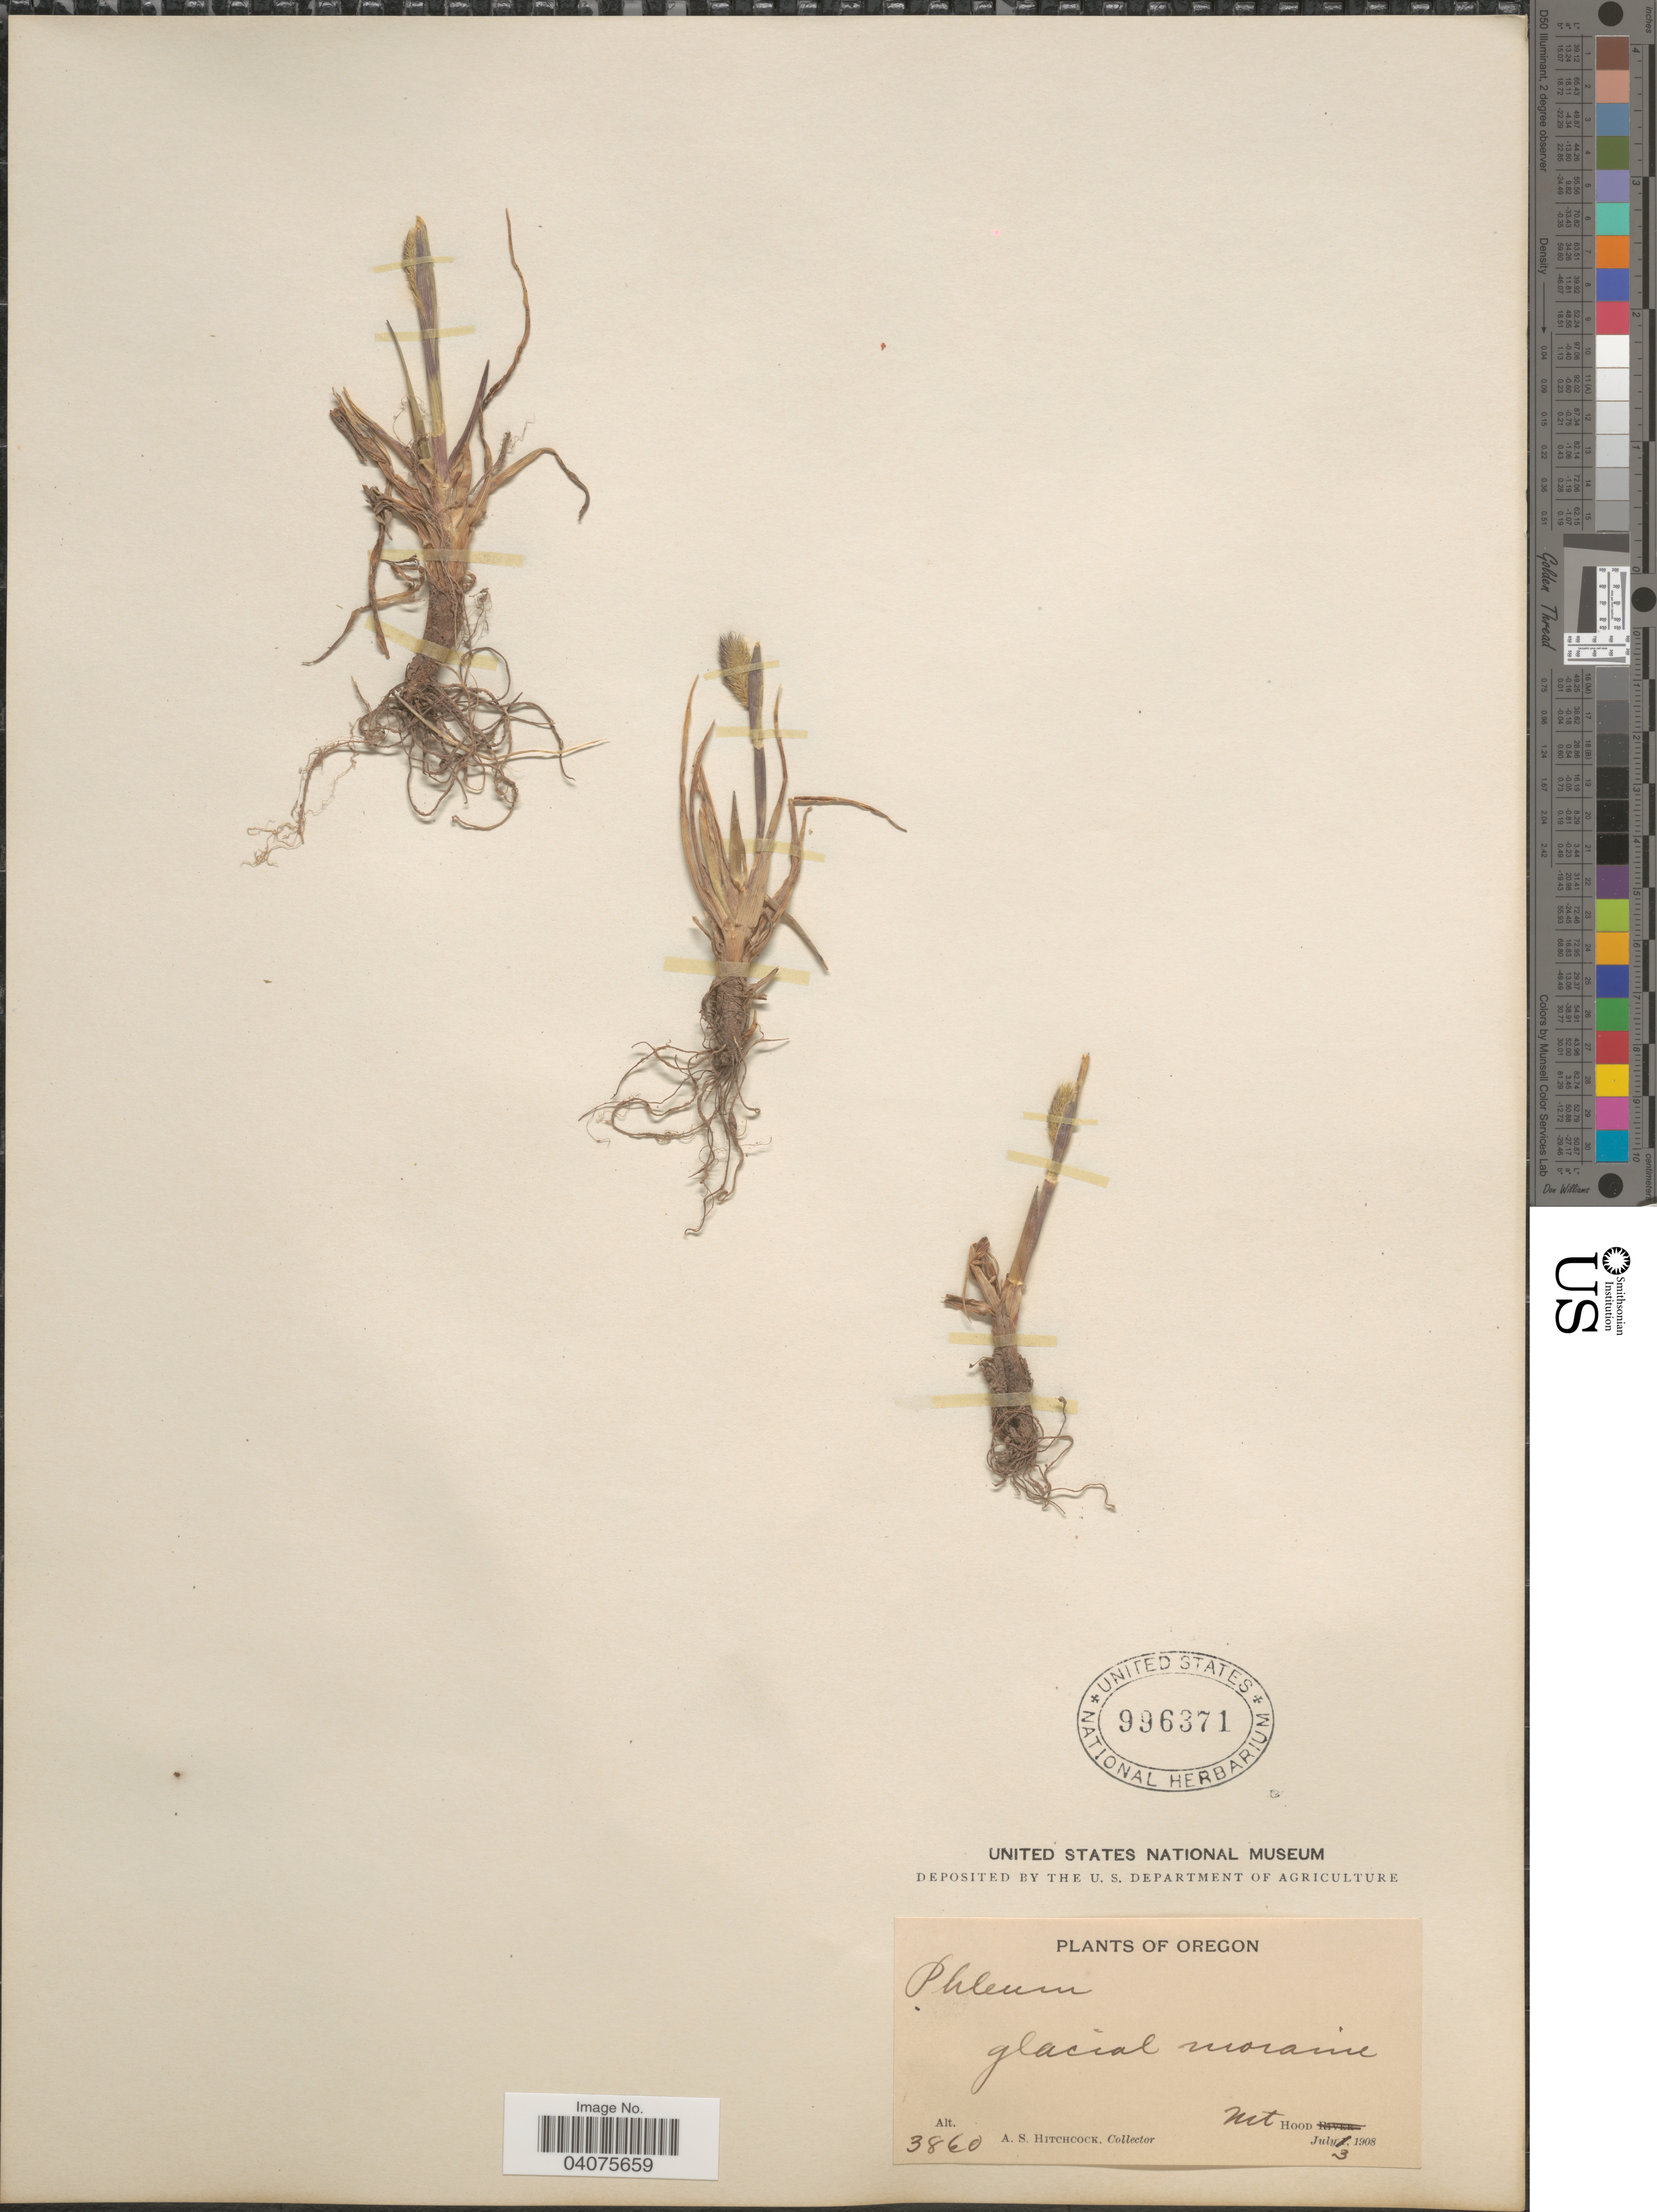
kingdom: Plantae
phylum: Tracheophyta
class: Liliopsida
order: Poales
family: Poaceae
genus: Phleum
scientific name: Phleum alpinum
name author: L.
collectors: A. S. Hitchcock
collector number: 3860*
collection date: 1908-07-03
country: United States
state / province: Oregon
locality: Mt Hood.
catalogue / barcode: US 996371